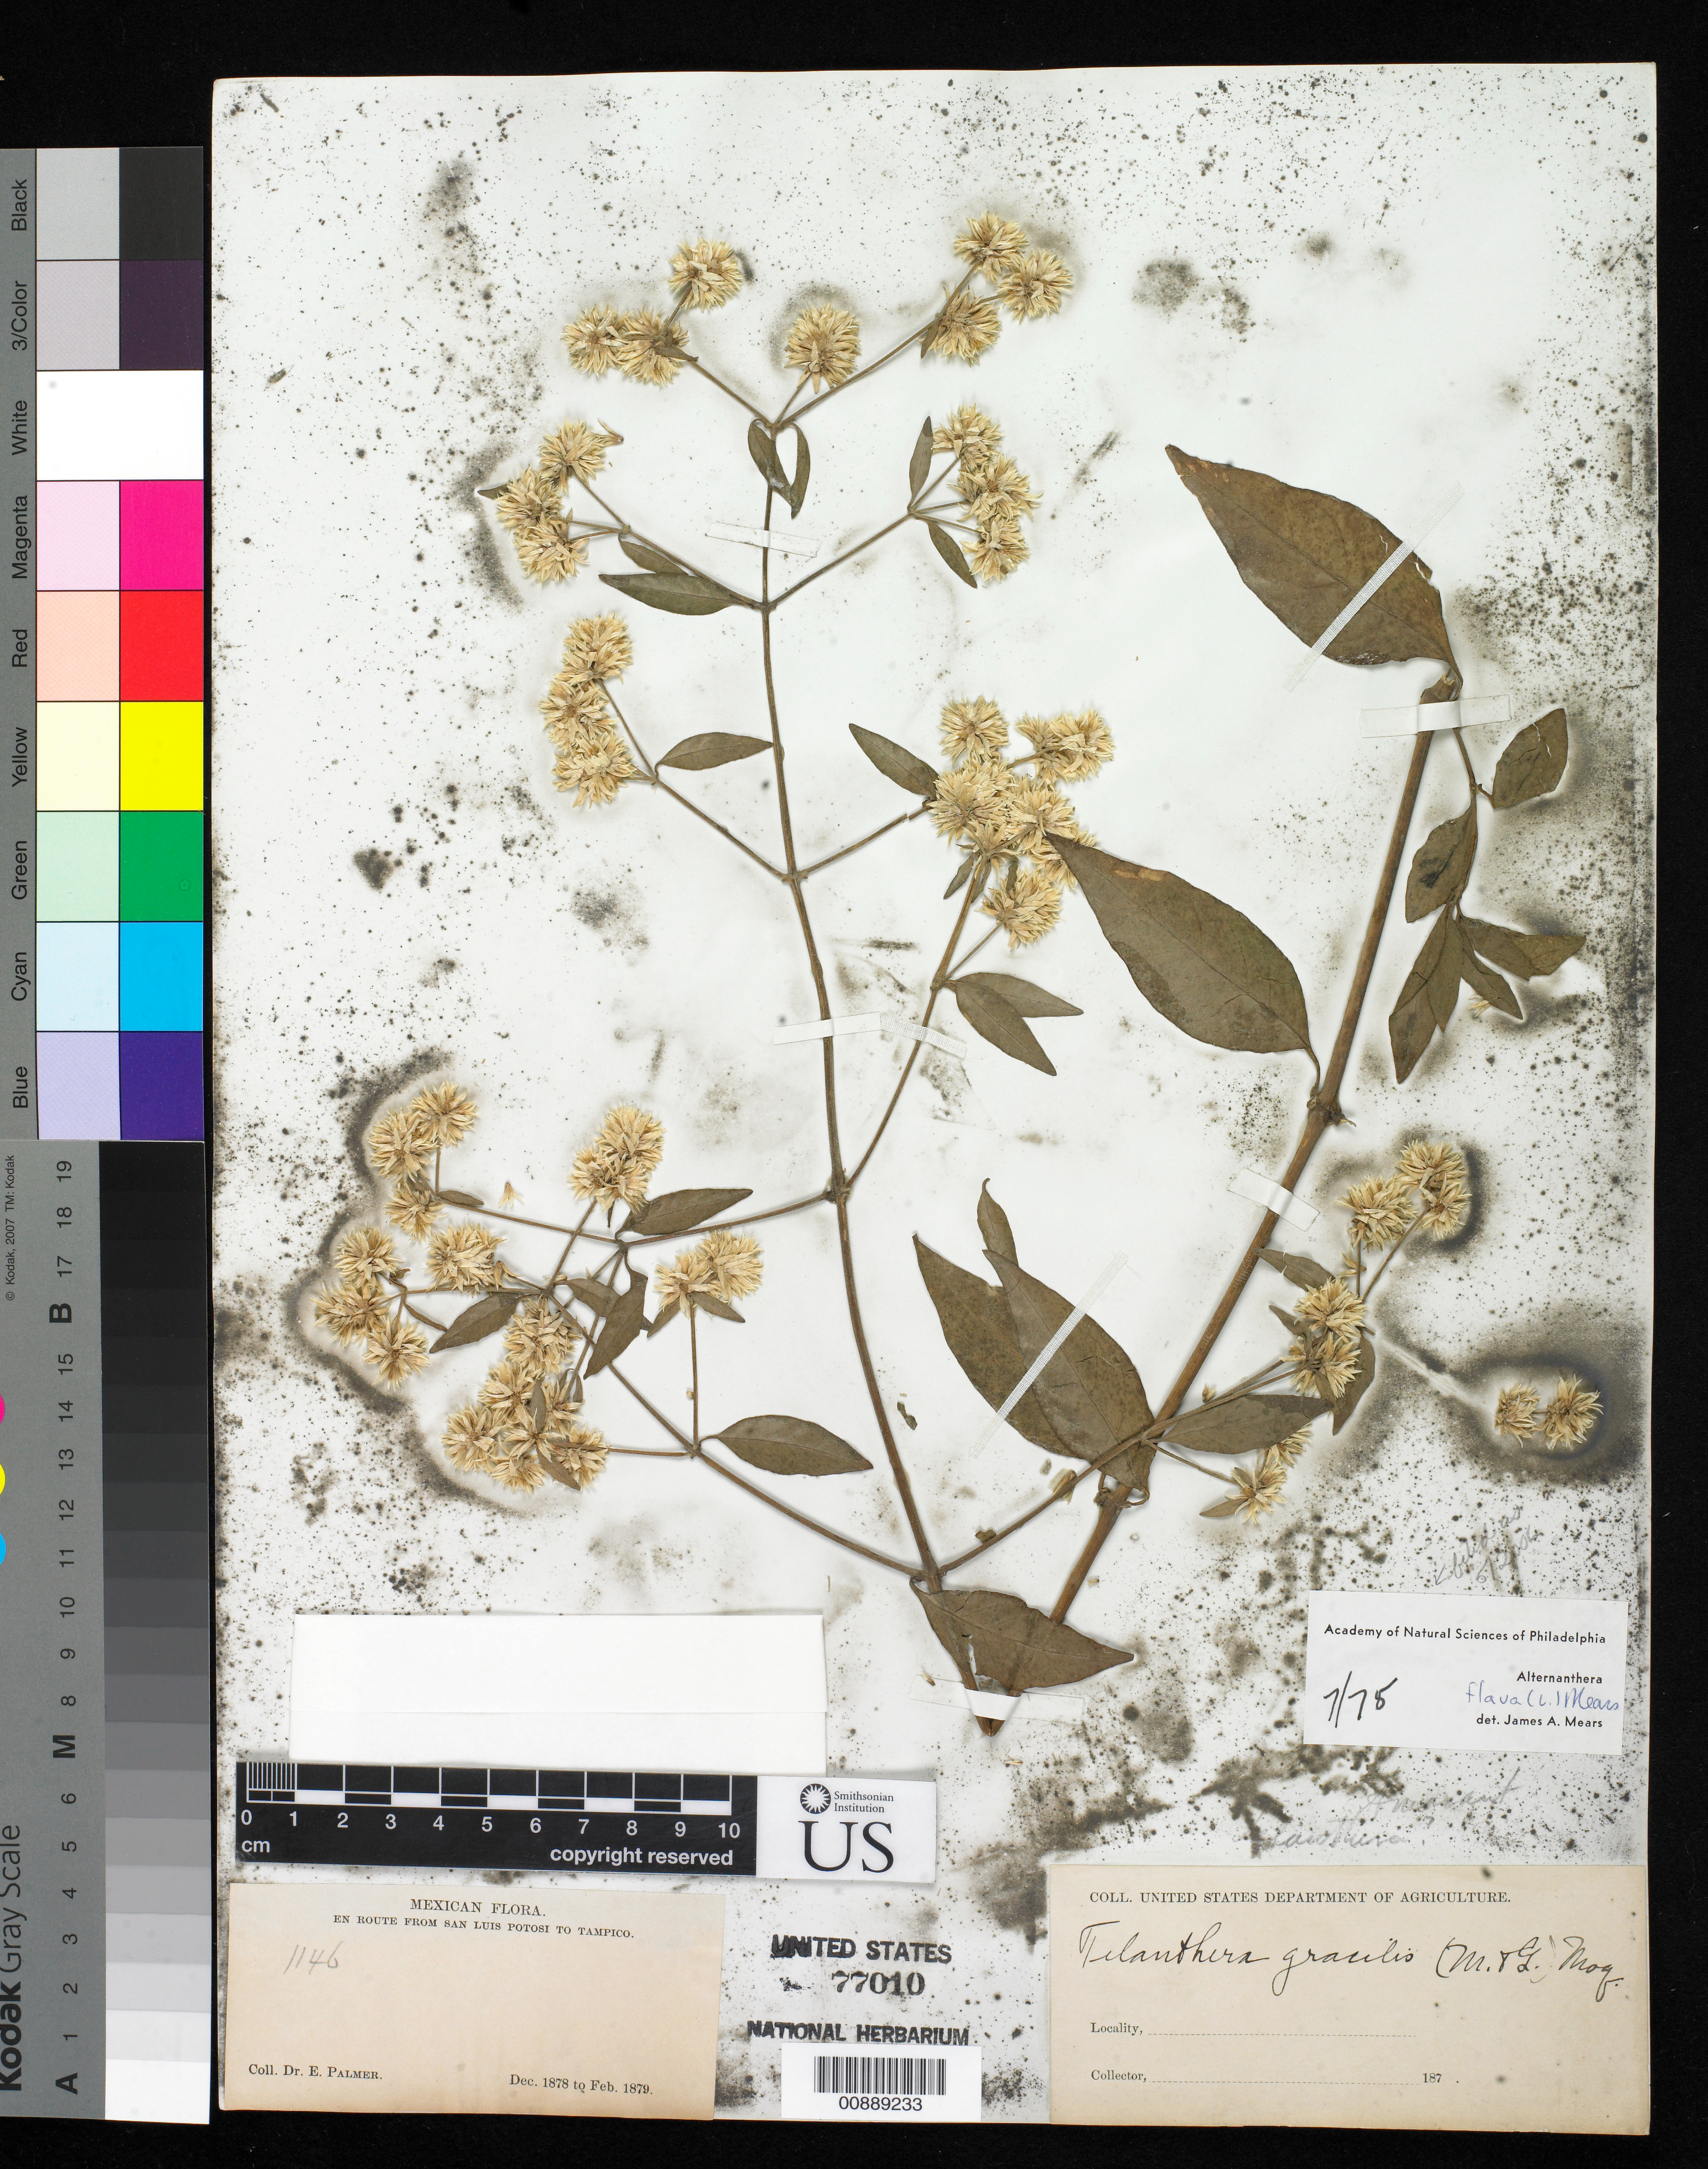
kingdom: Plantae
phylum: Tracheophyta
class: Magnoliopsida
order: Caryophyllales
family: Amaranthaceae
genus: Alternanthera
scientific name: Alternanthera flava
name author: (L.) Mears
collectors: E. Palmer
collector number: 1146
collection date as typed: Dec 1878 to -- Feb 1879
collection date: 1878-12/1879-02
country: Mexico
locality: En route from San Luis Potosí to Tampico, Tamaulipas.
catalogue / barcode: US 77010